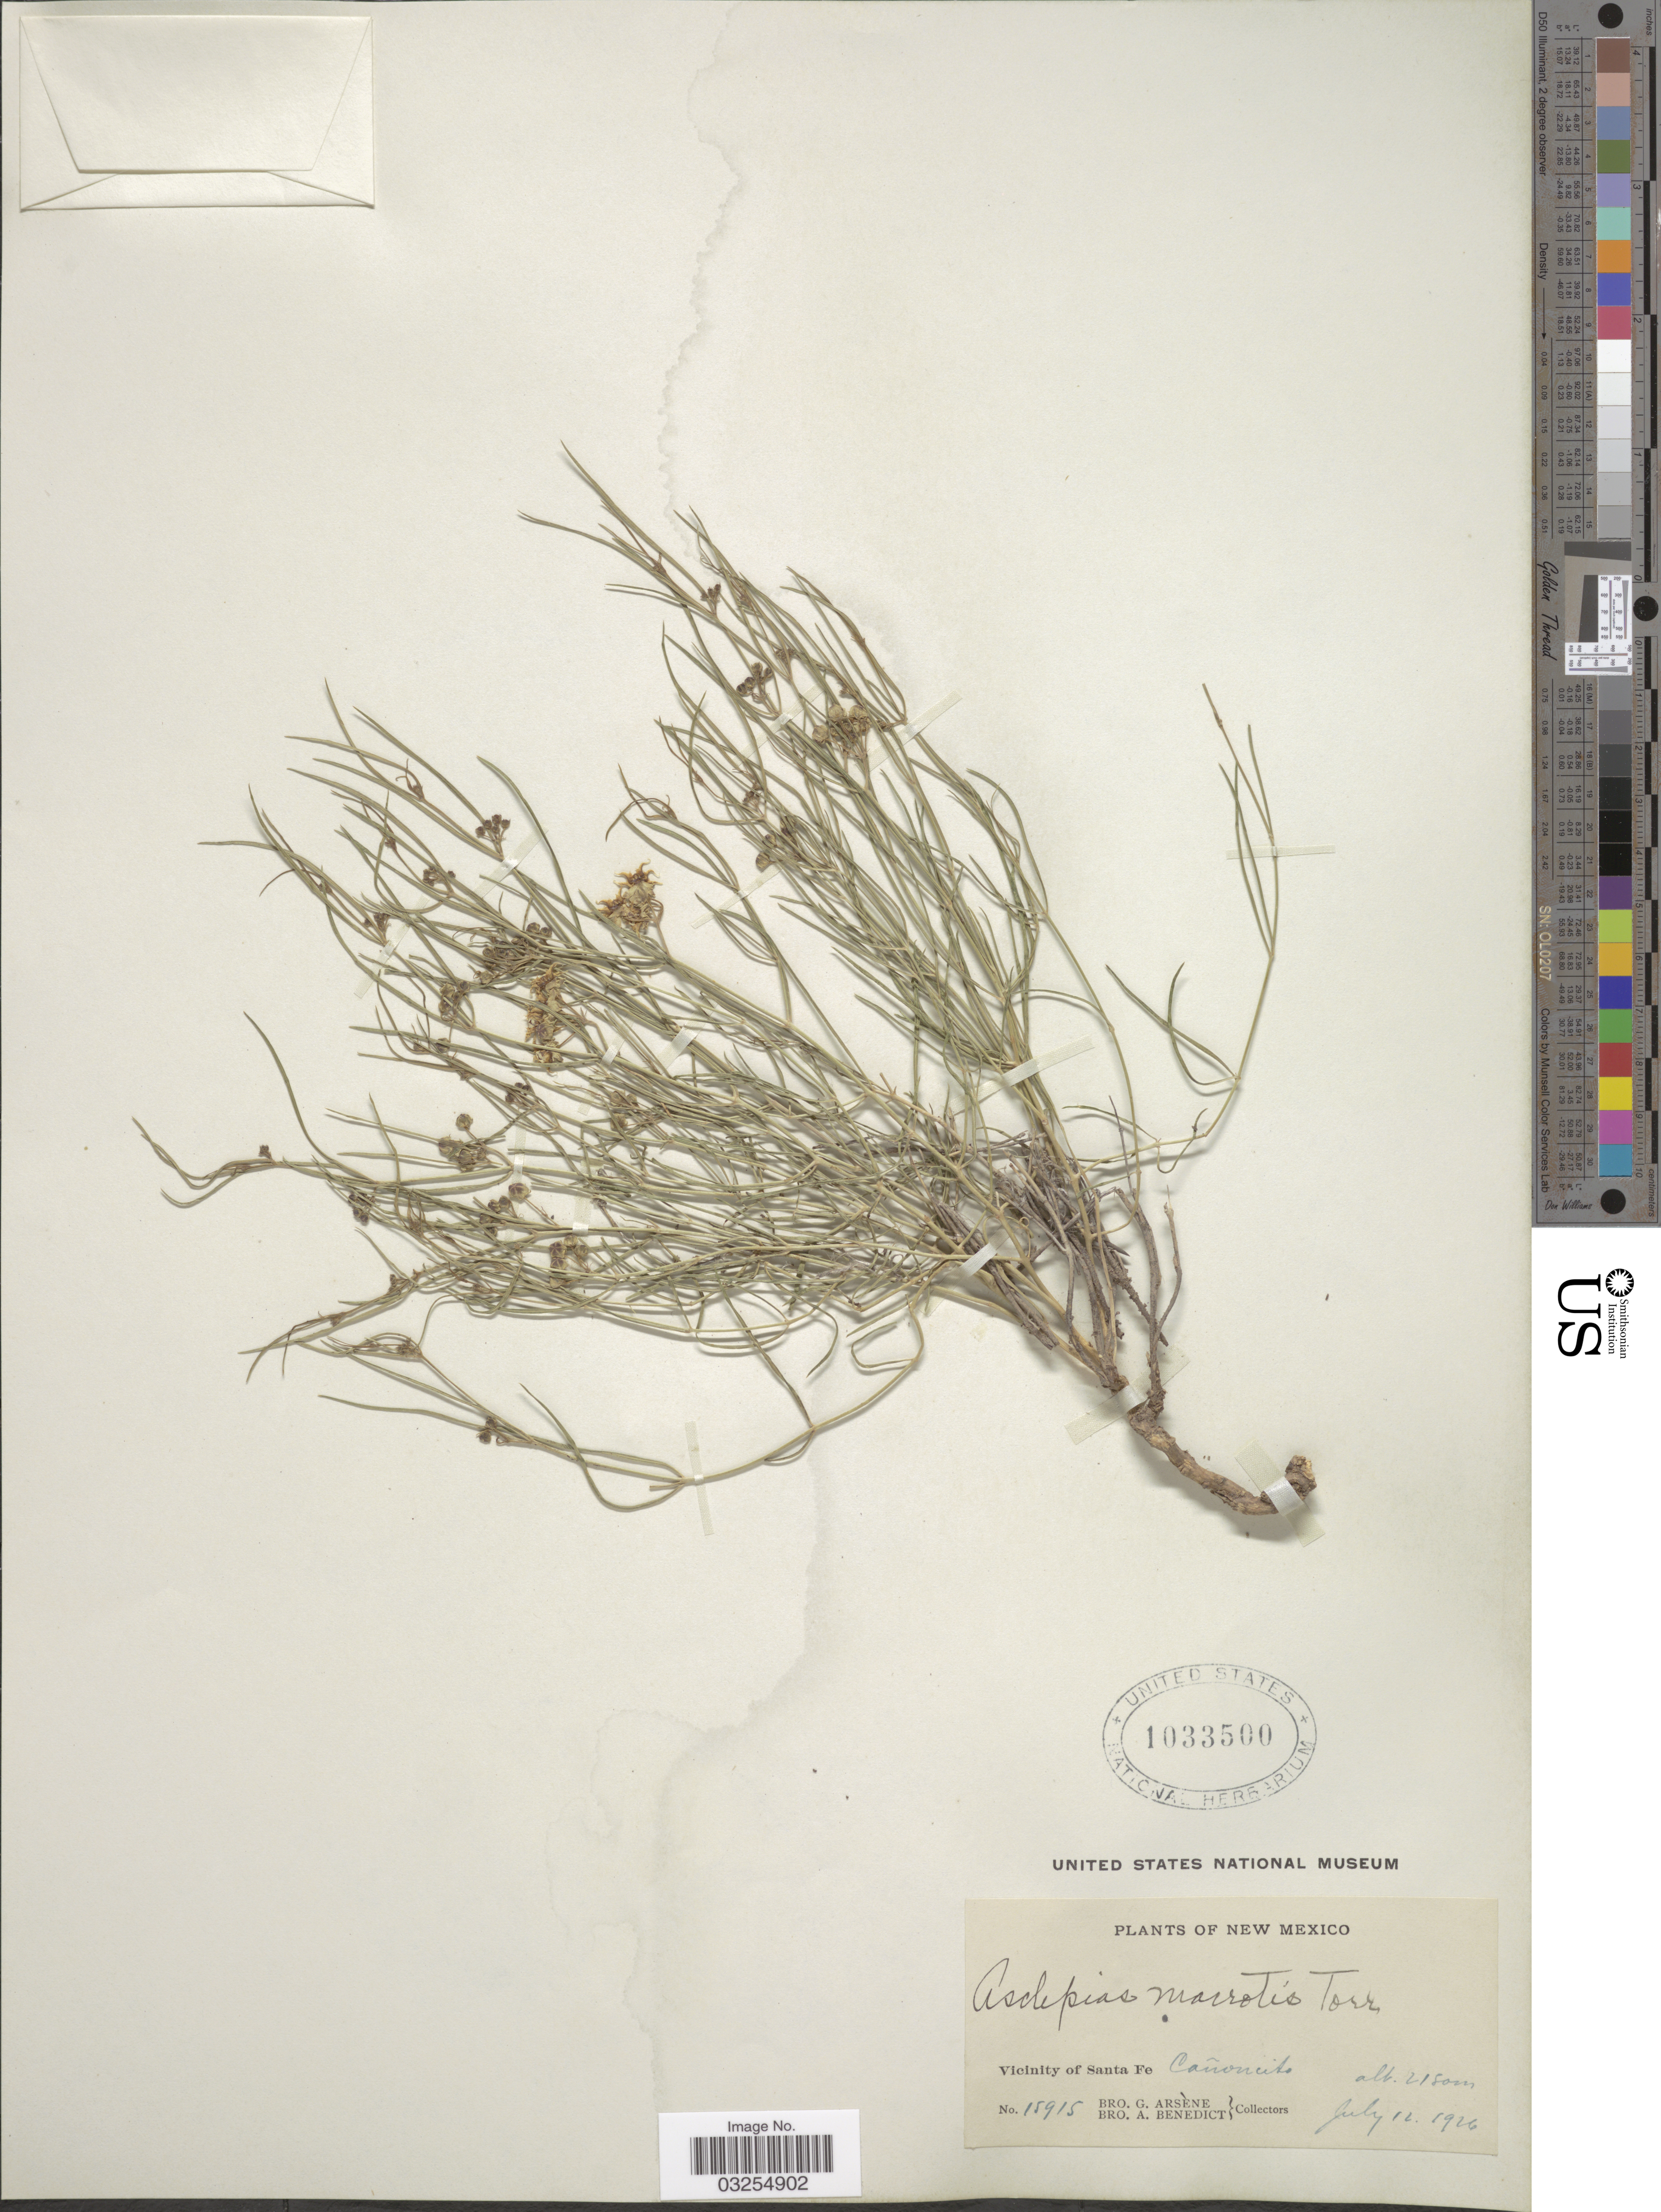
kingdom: Plantae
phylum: Tracheophyta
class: Magnoliopsida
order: Gentianales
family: Apocynaceae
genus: Asclepias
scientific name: Asclepias macrotis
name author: Torr.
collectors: Bro. G. Arsène & Bro. A. Benedict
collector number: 15915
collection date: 1926-07-12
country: United States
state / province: New Mexico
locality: Vicinity of Santa Fe. Cañoncito.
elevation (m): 2150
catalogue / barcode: US 1033500